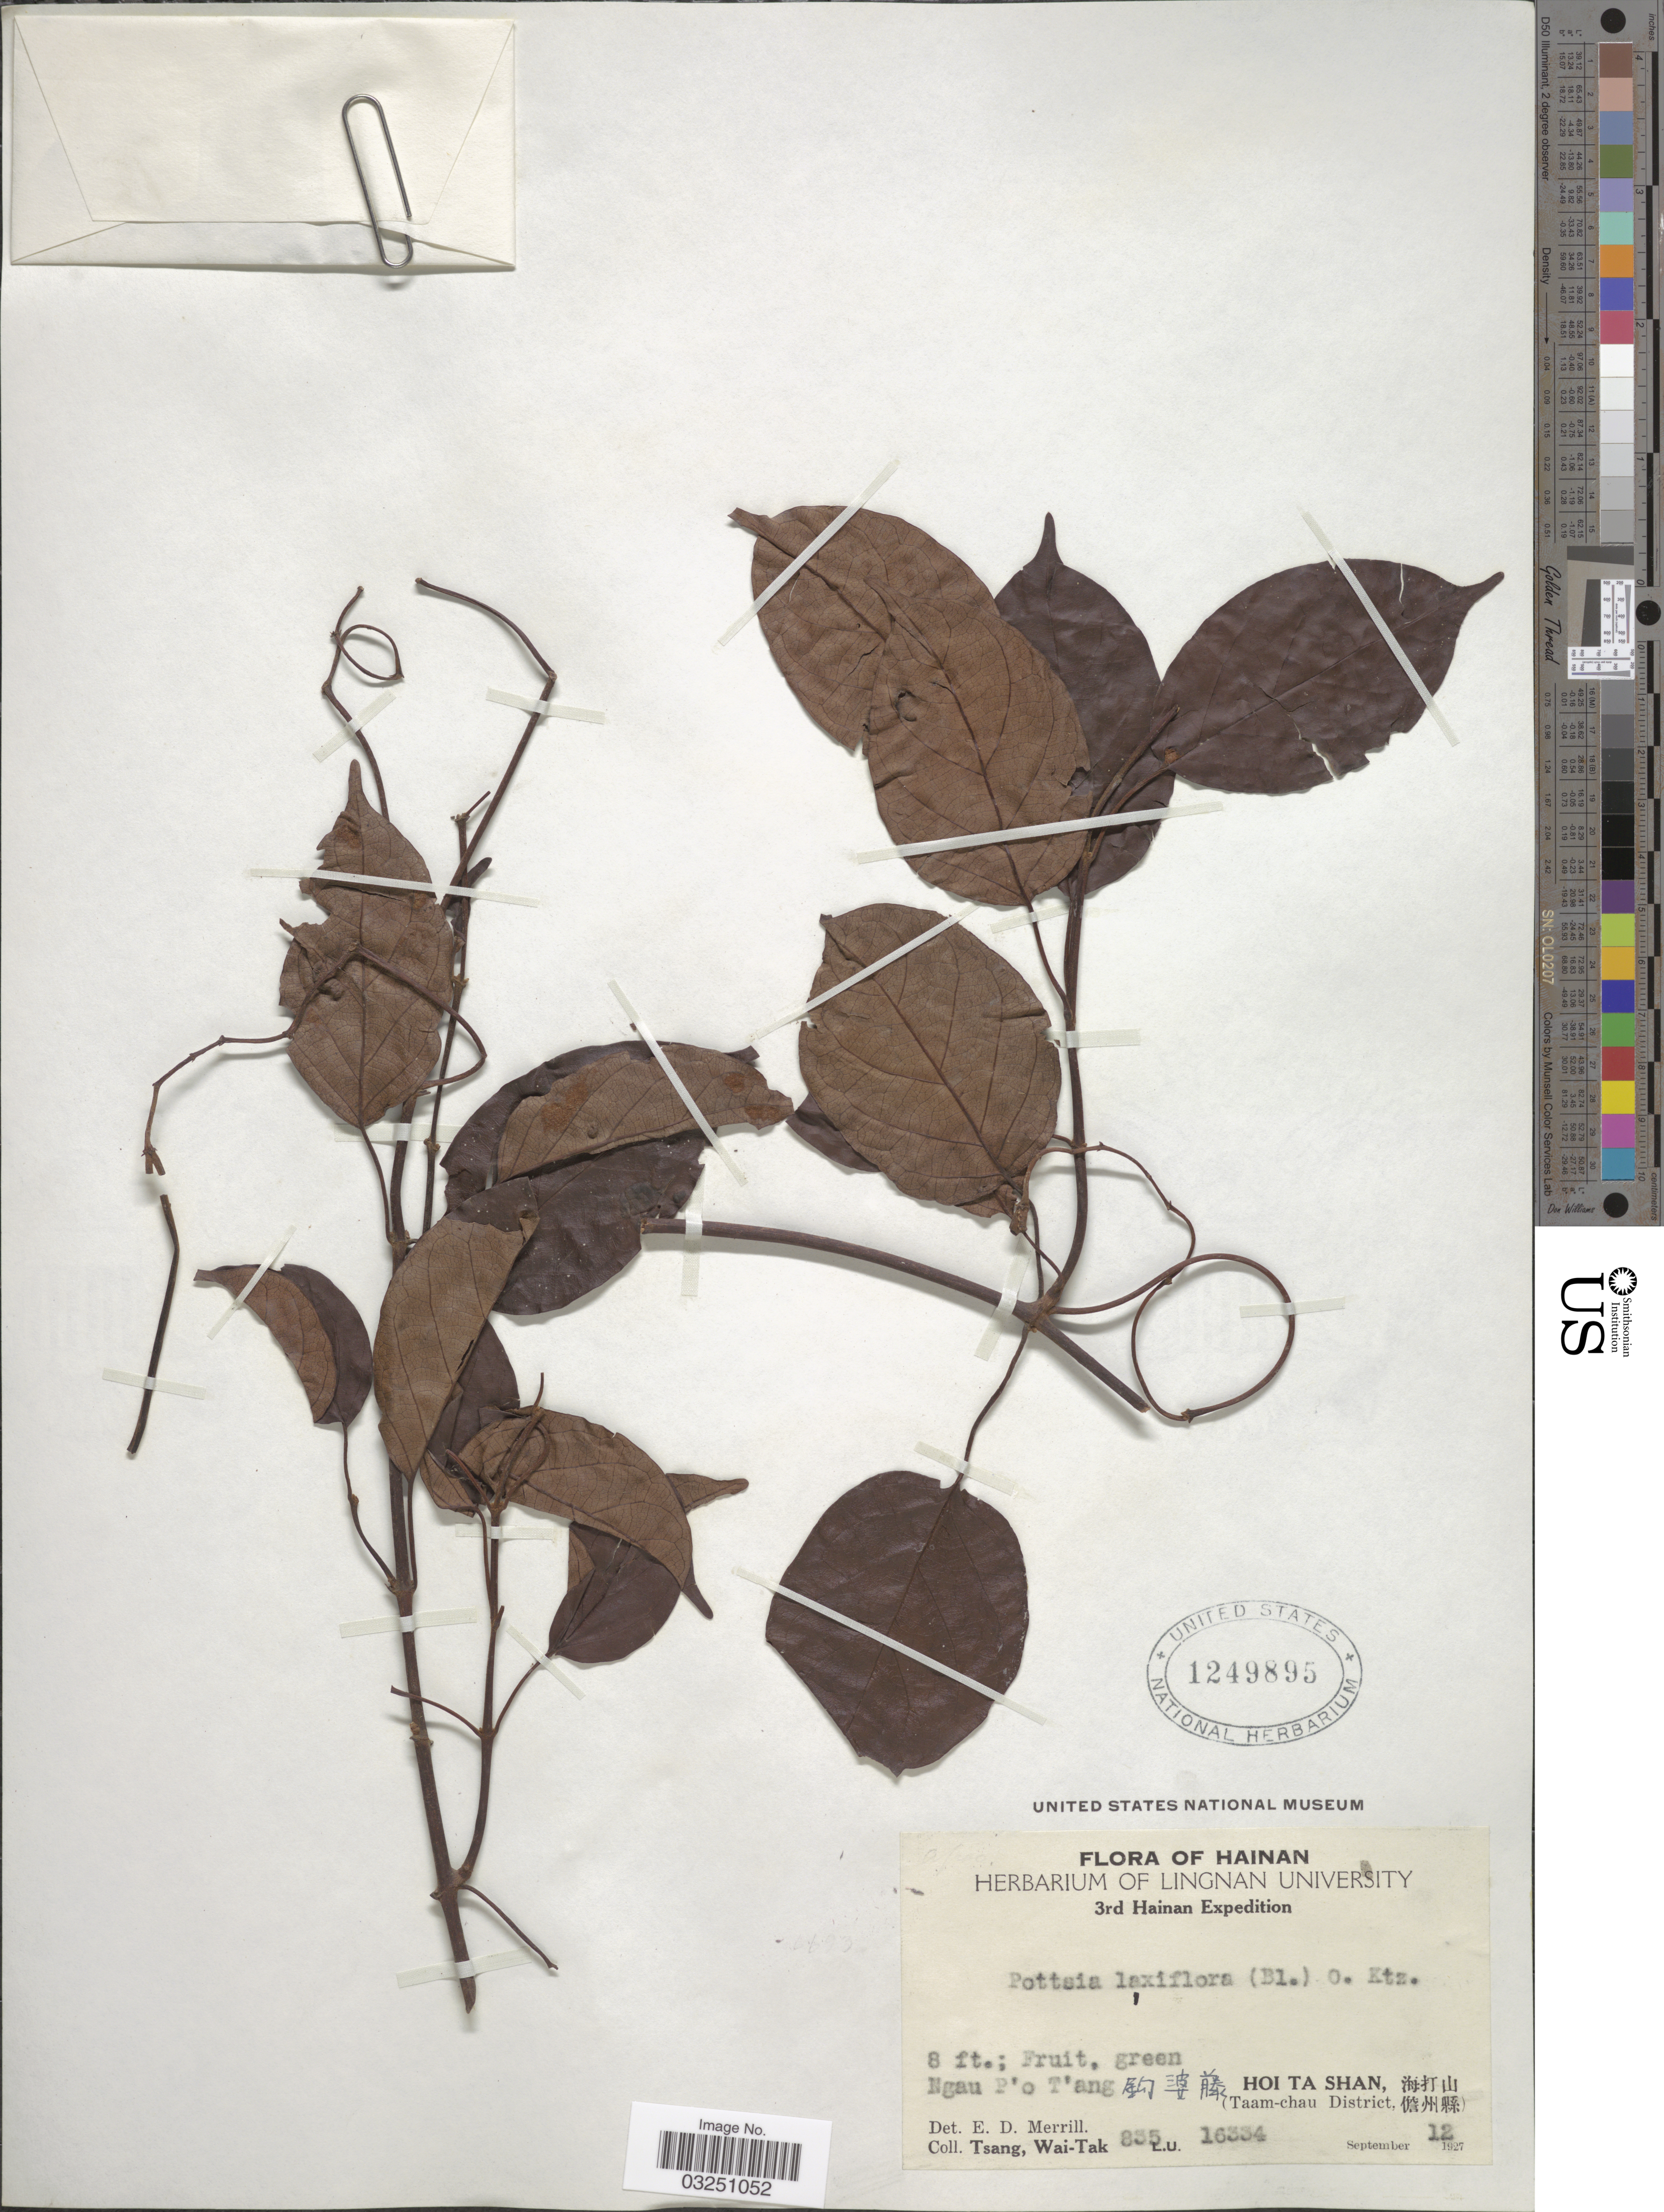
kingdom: Plantae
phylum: Tracheophyta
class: Magnoliopsida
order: Gentianales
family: Apocynaceae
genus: Pottsia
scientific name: Pottsia laxiflora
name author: (Blume) Kuntze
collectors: W. T. Tsang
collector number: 835L.U.16334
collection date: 1927-09-12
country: China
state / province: Hainan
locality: Ngau P'o T'ang, Hoi Ta Shan, X, (Taam-chau District, X).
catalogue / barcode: US 1249895